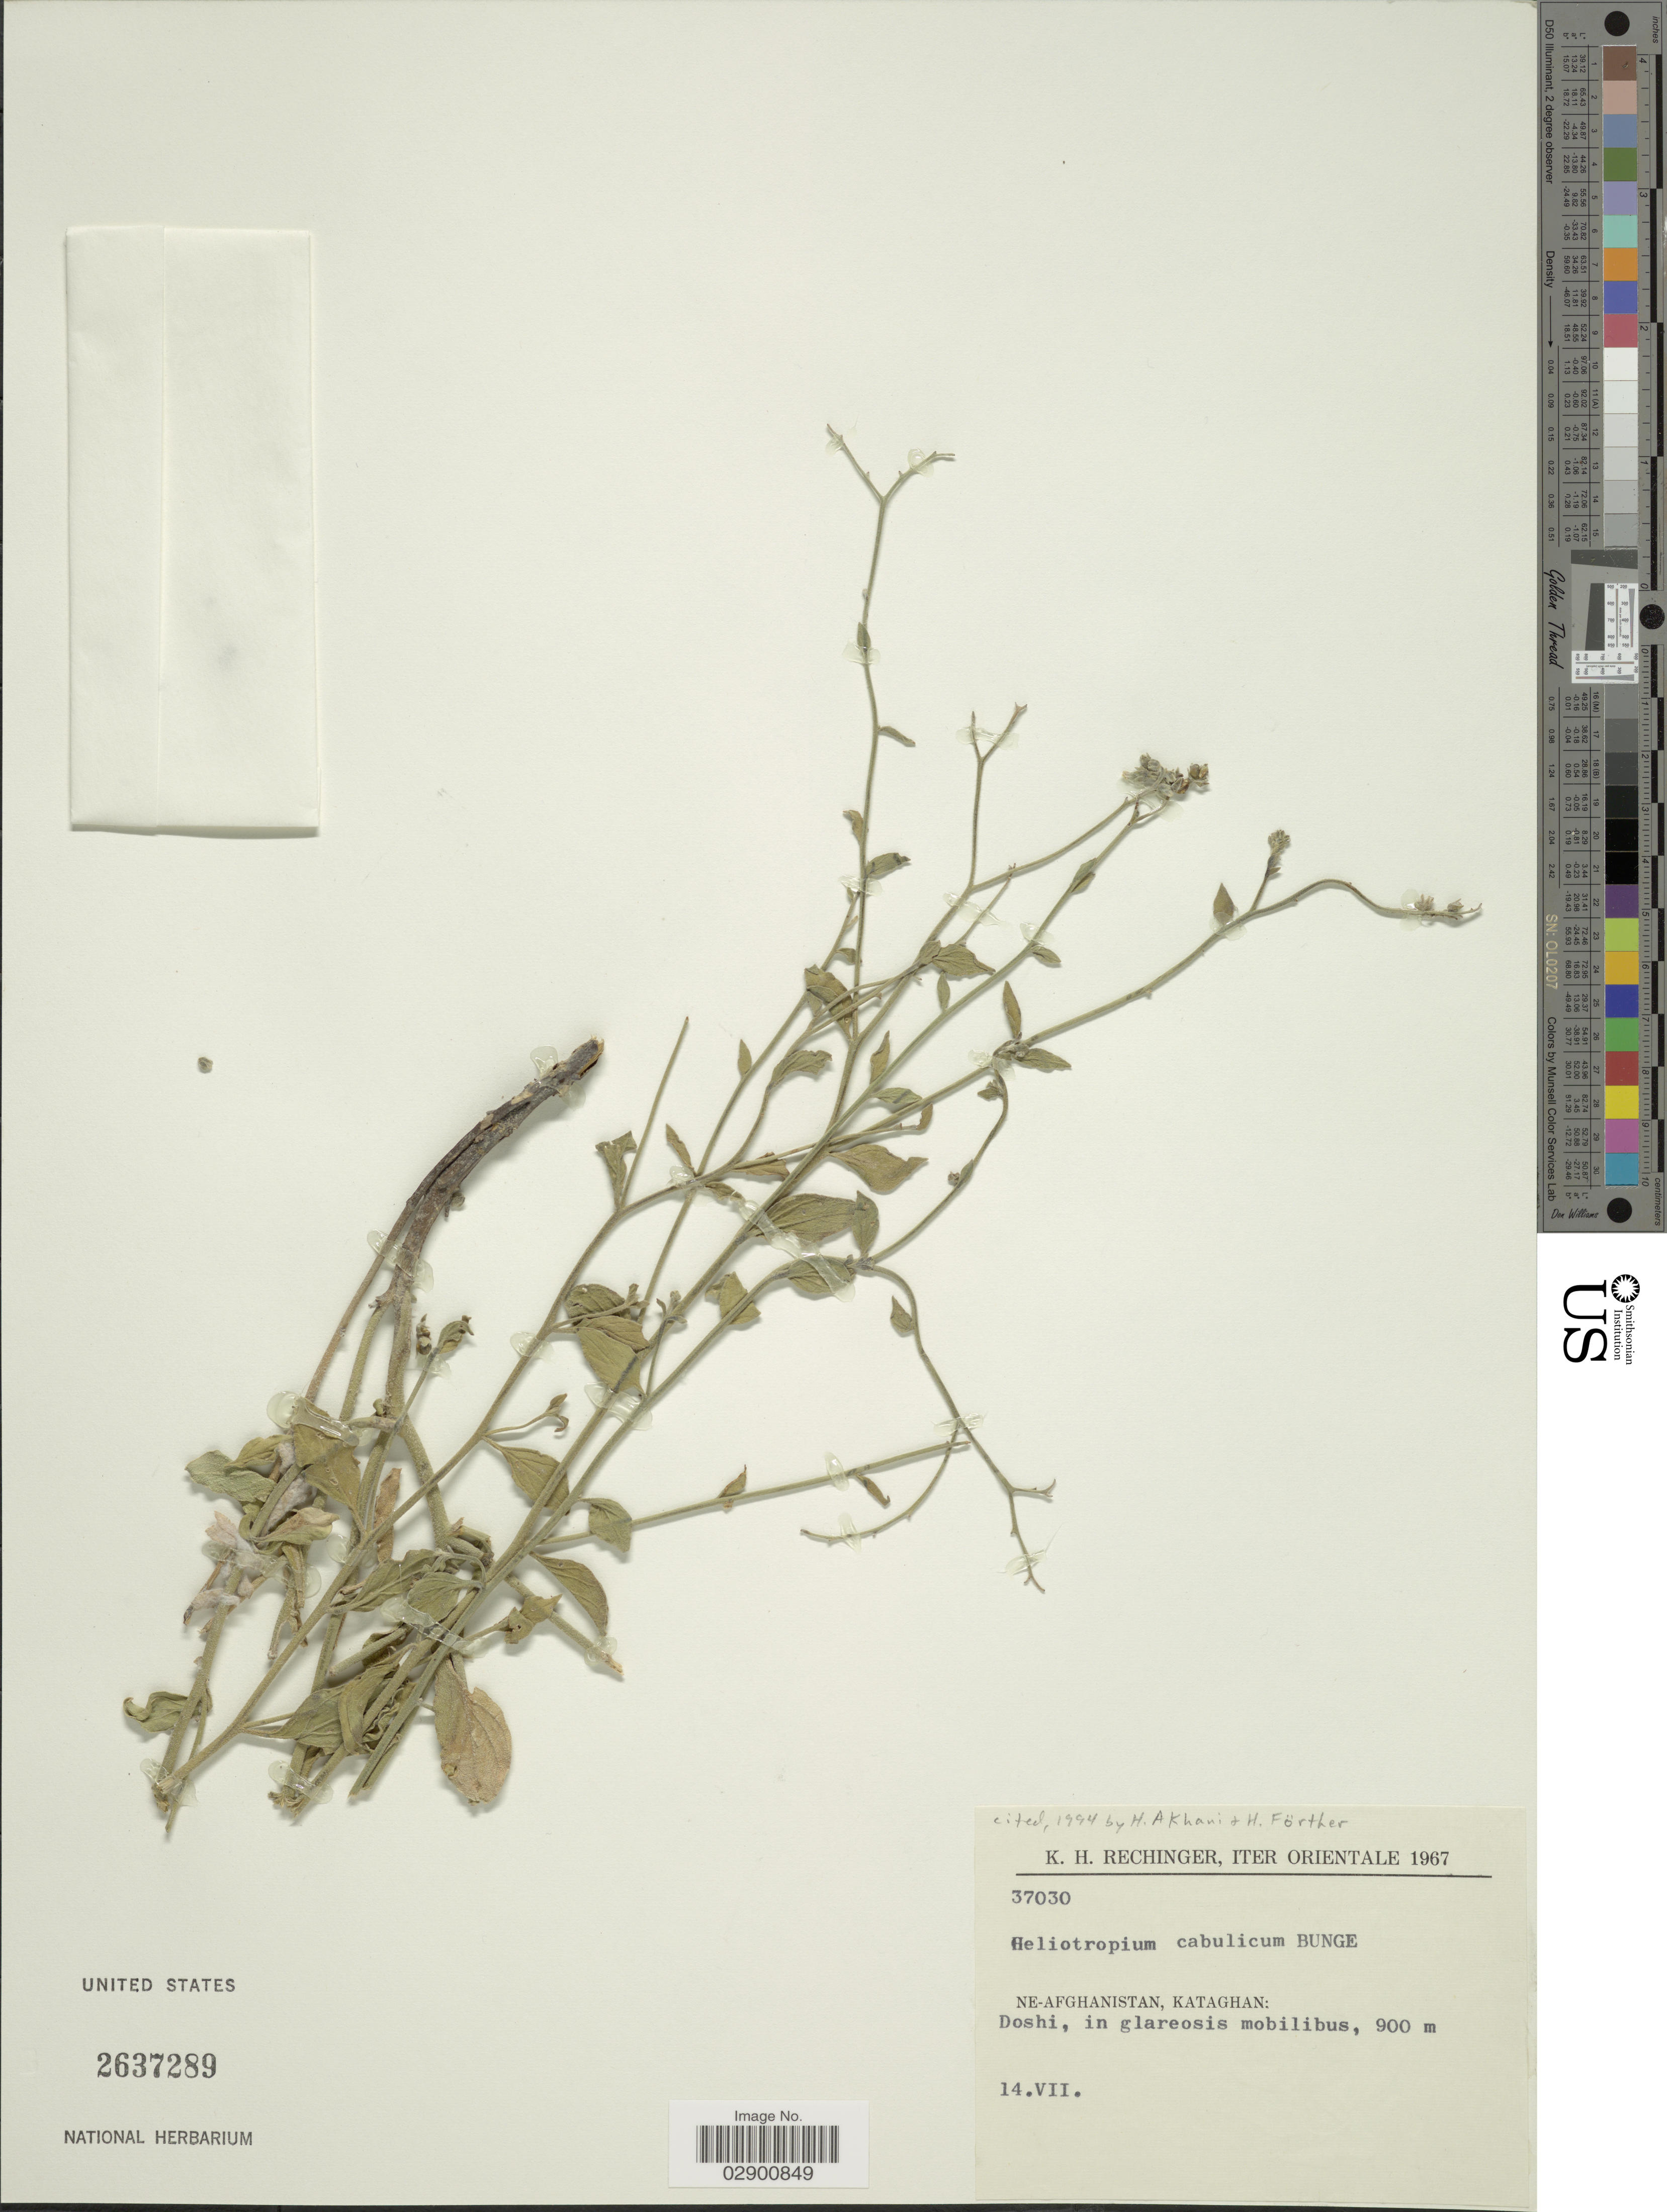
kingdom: Plantae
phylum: Tracheophyta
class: Magnoliopsida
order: Boraginales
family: Heliotropiaceae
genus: Heliotropium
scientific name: Heliotropium cabulicum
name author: Bunge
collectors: K. H. Rechinger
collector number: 37030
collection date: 1967-07-14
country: Afghanistan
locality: NE-Afghanistan, Kataghan: Doshi.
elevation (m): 900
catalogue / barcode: US 2637289